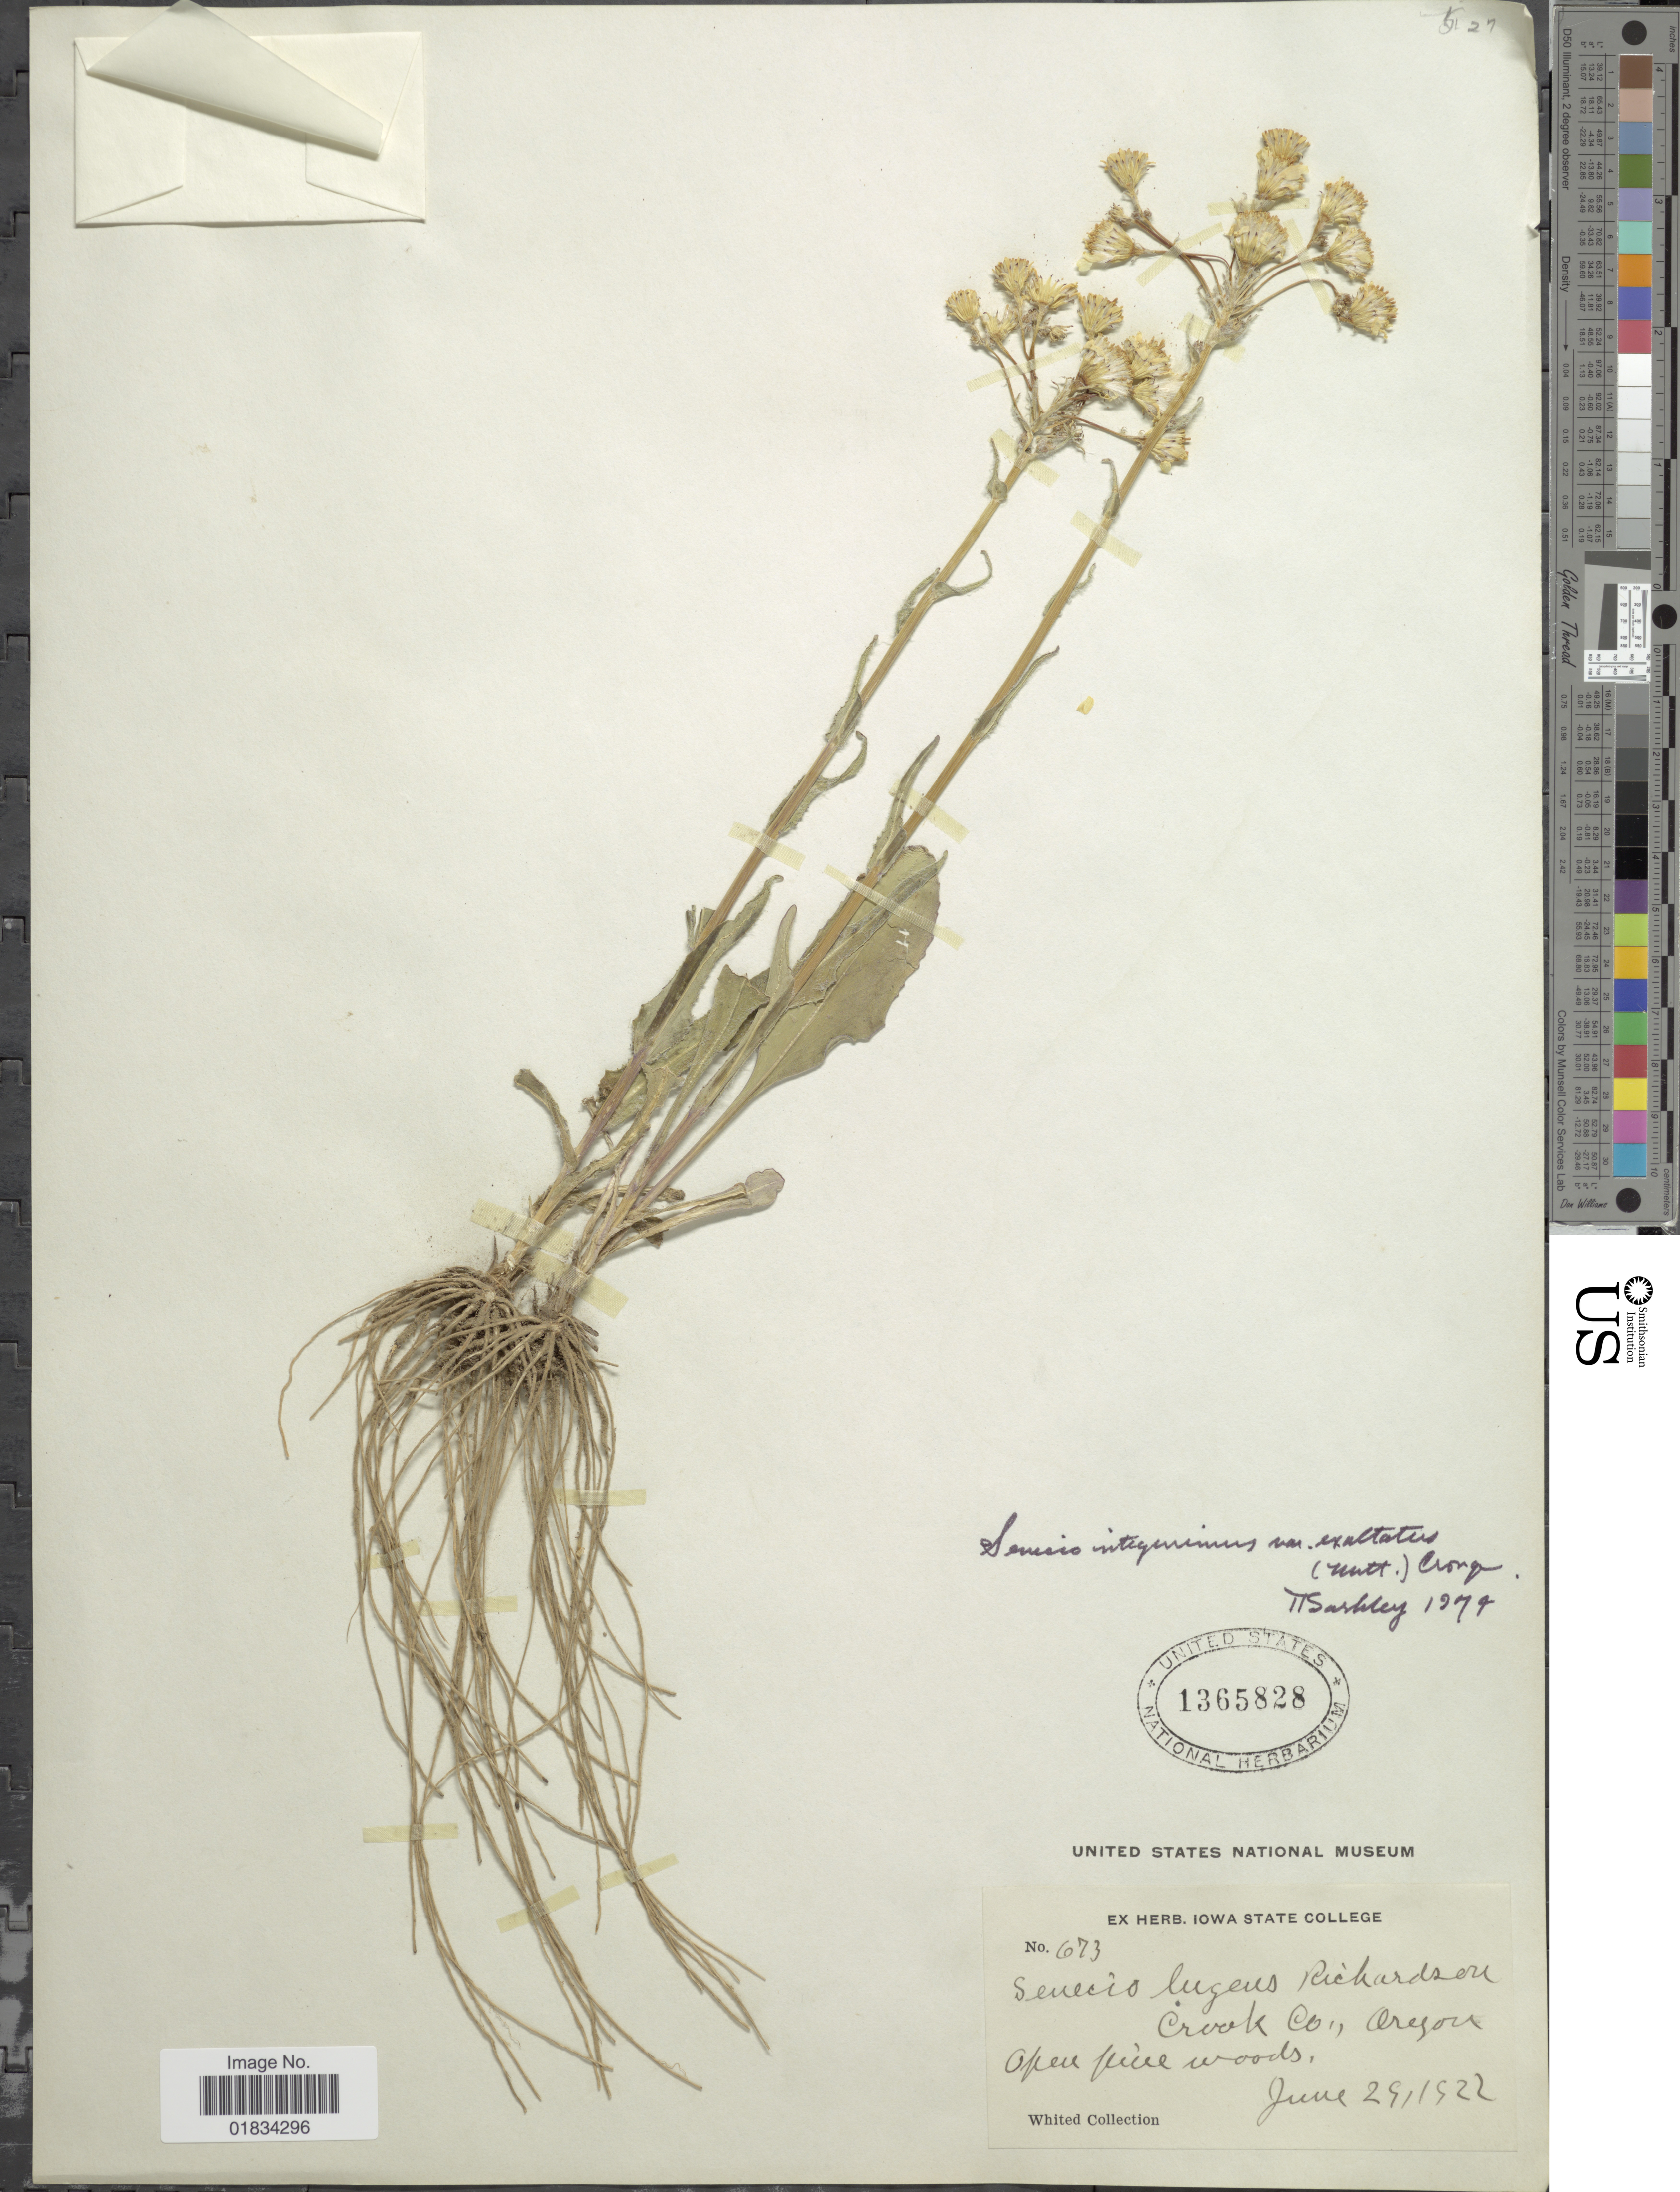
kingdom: Plantae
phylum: Tracheophyta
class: Magnoliopsida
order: Asterales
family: Asteraceae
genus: Senecio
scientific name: Senecio integerrimus var. exaltatus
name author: (Nutt.) Cronq.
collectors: Whited Collection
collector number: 673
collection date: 1922-06-29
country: United States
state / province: Oregon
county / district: Crook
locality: Crook Co.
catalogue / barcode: US 1365828